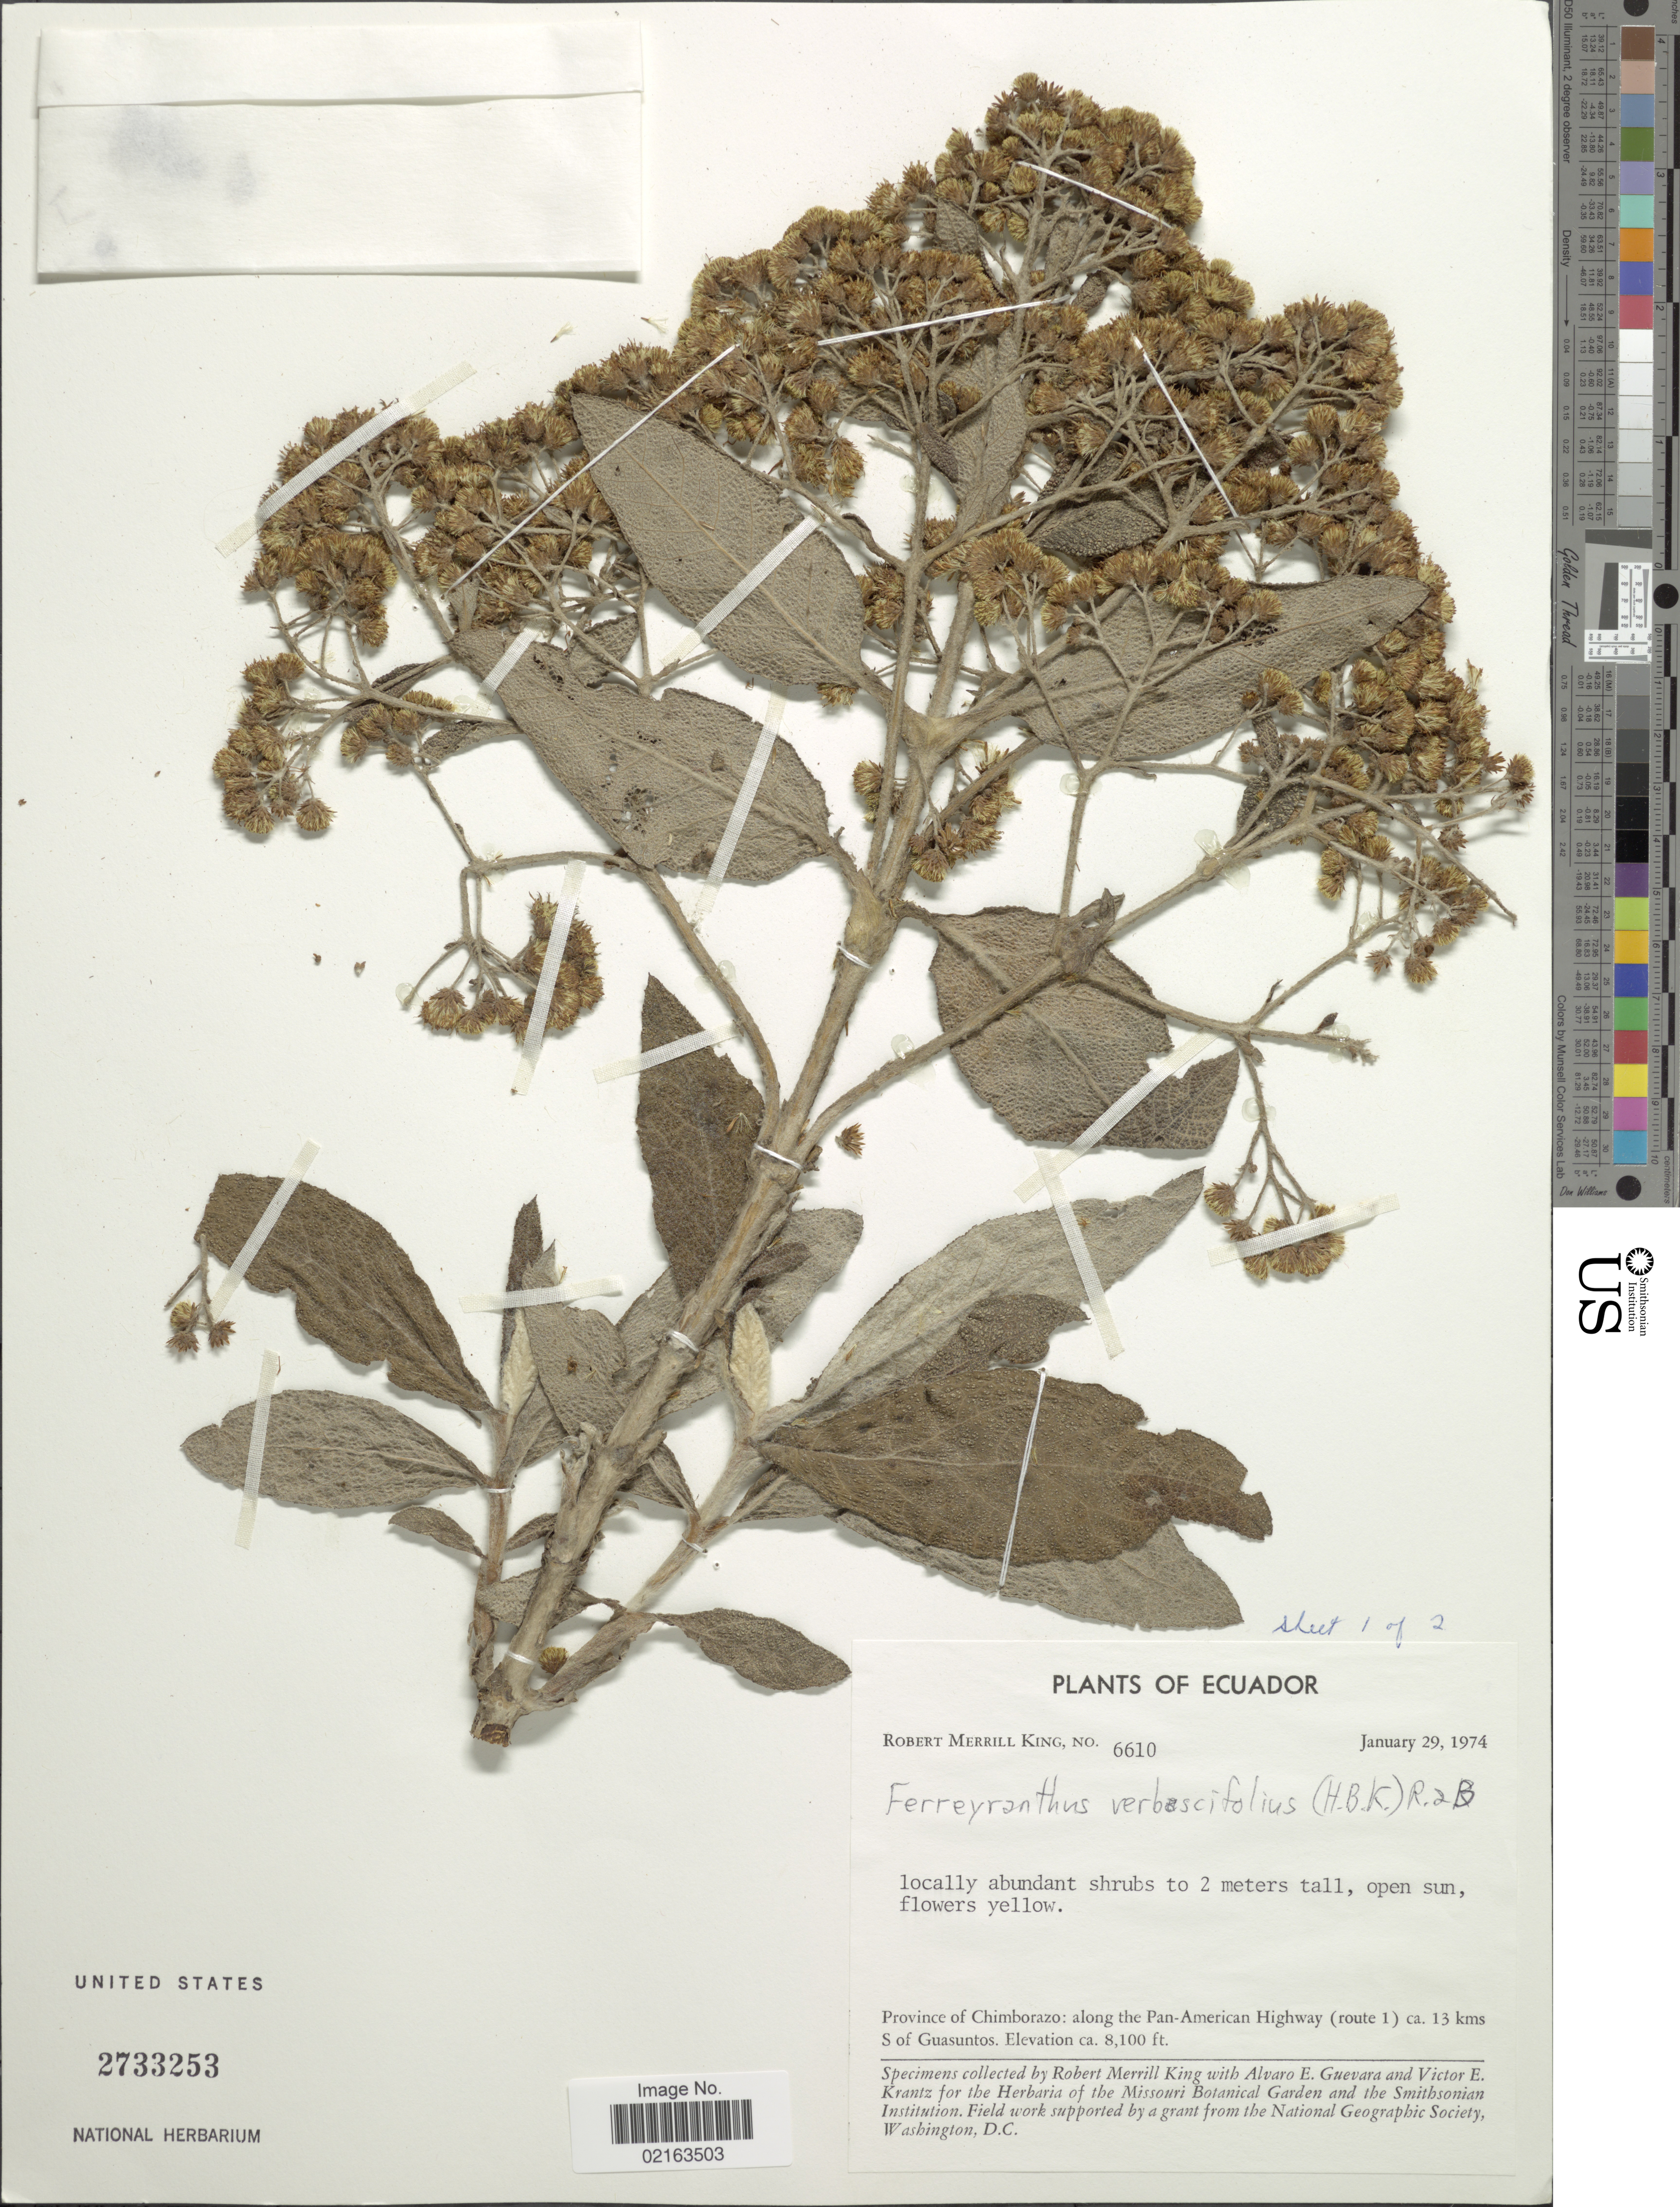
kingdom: Plantae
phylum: Tracheophyta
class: Magnoliopsida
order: Asterales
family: Asteraceae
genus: Ferreyranthus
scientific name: Ferreyranthus verbascifolius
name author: (Kunth) H. Rob. & Brettell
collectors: R. M. King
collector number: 6610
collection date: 1974-01-29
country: Ecuador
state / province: Chimborazo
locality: Province of Chimborazo: along the Pan-American Highway (route 1) ca. 13 kms S of Guasuntos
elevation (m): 2469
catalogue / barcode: US 2733253